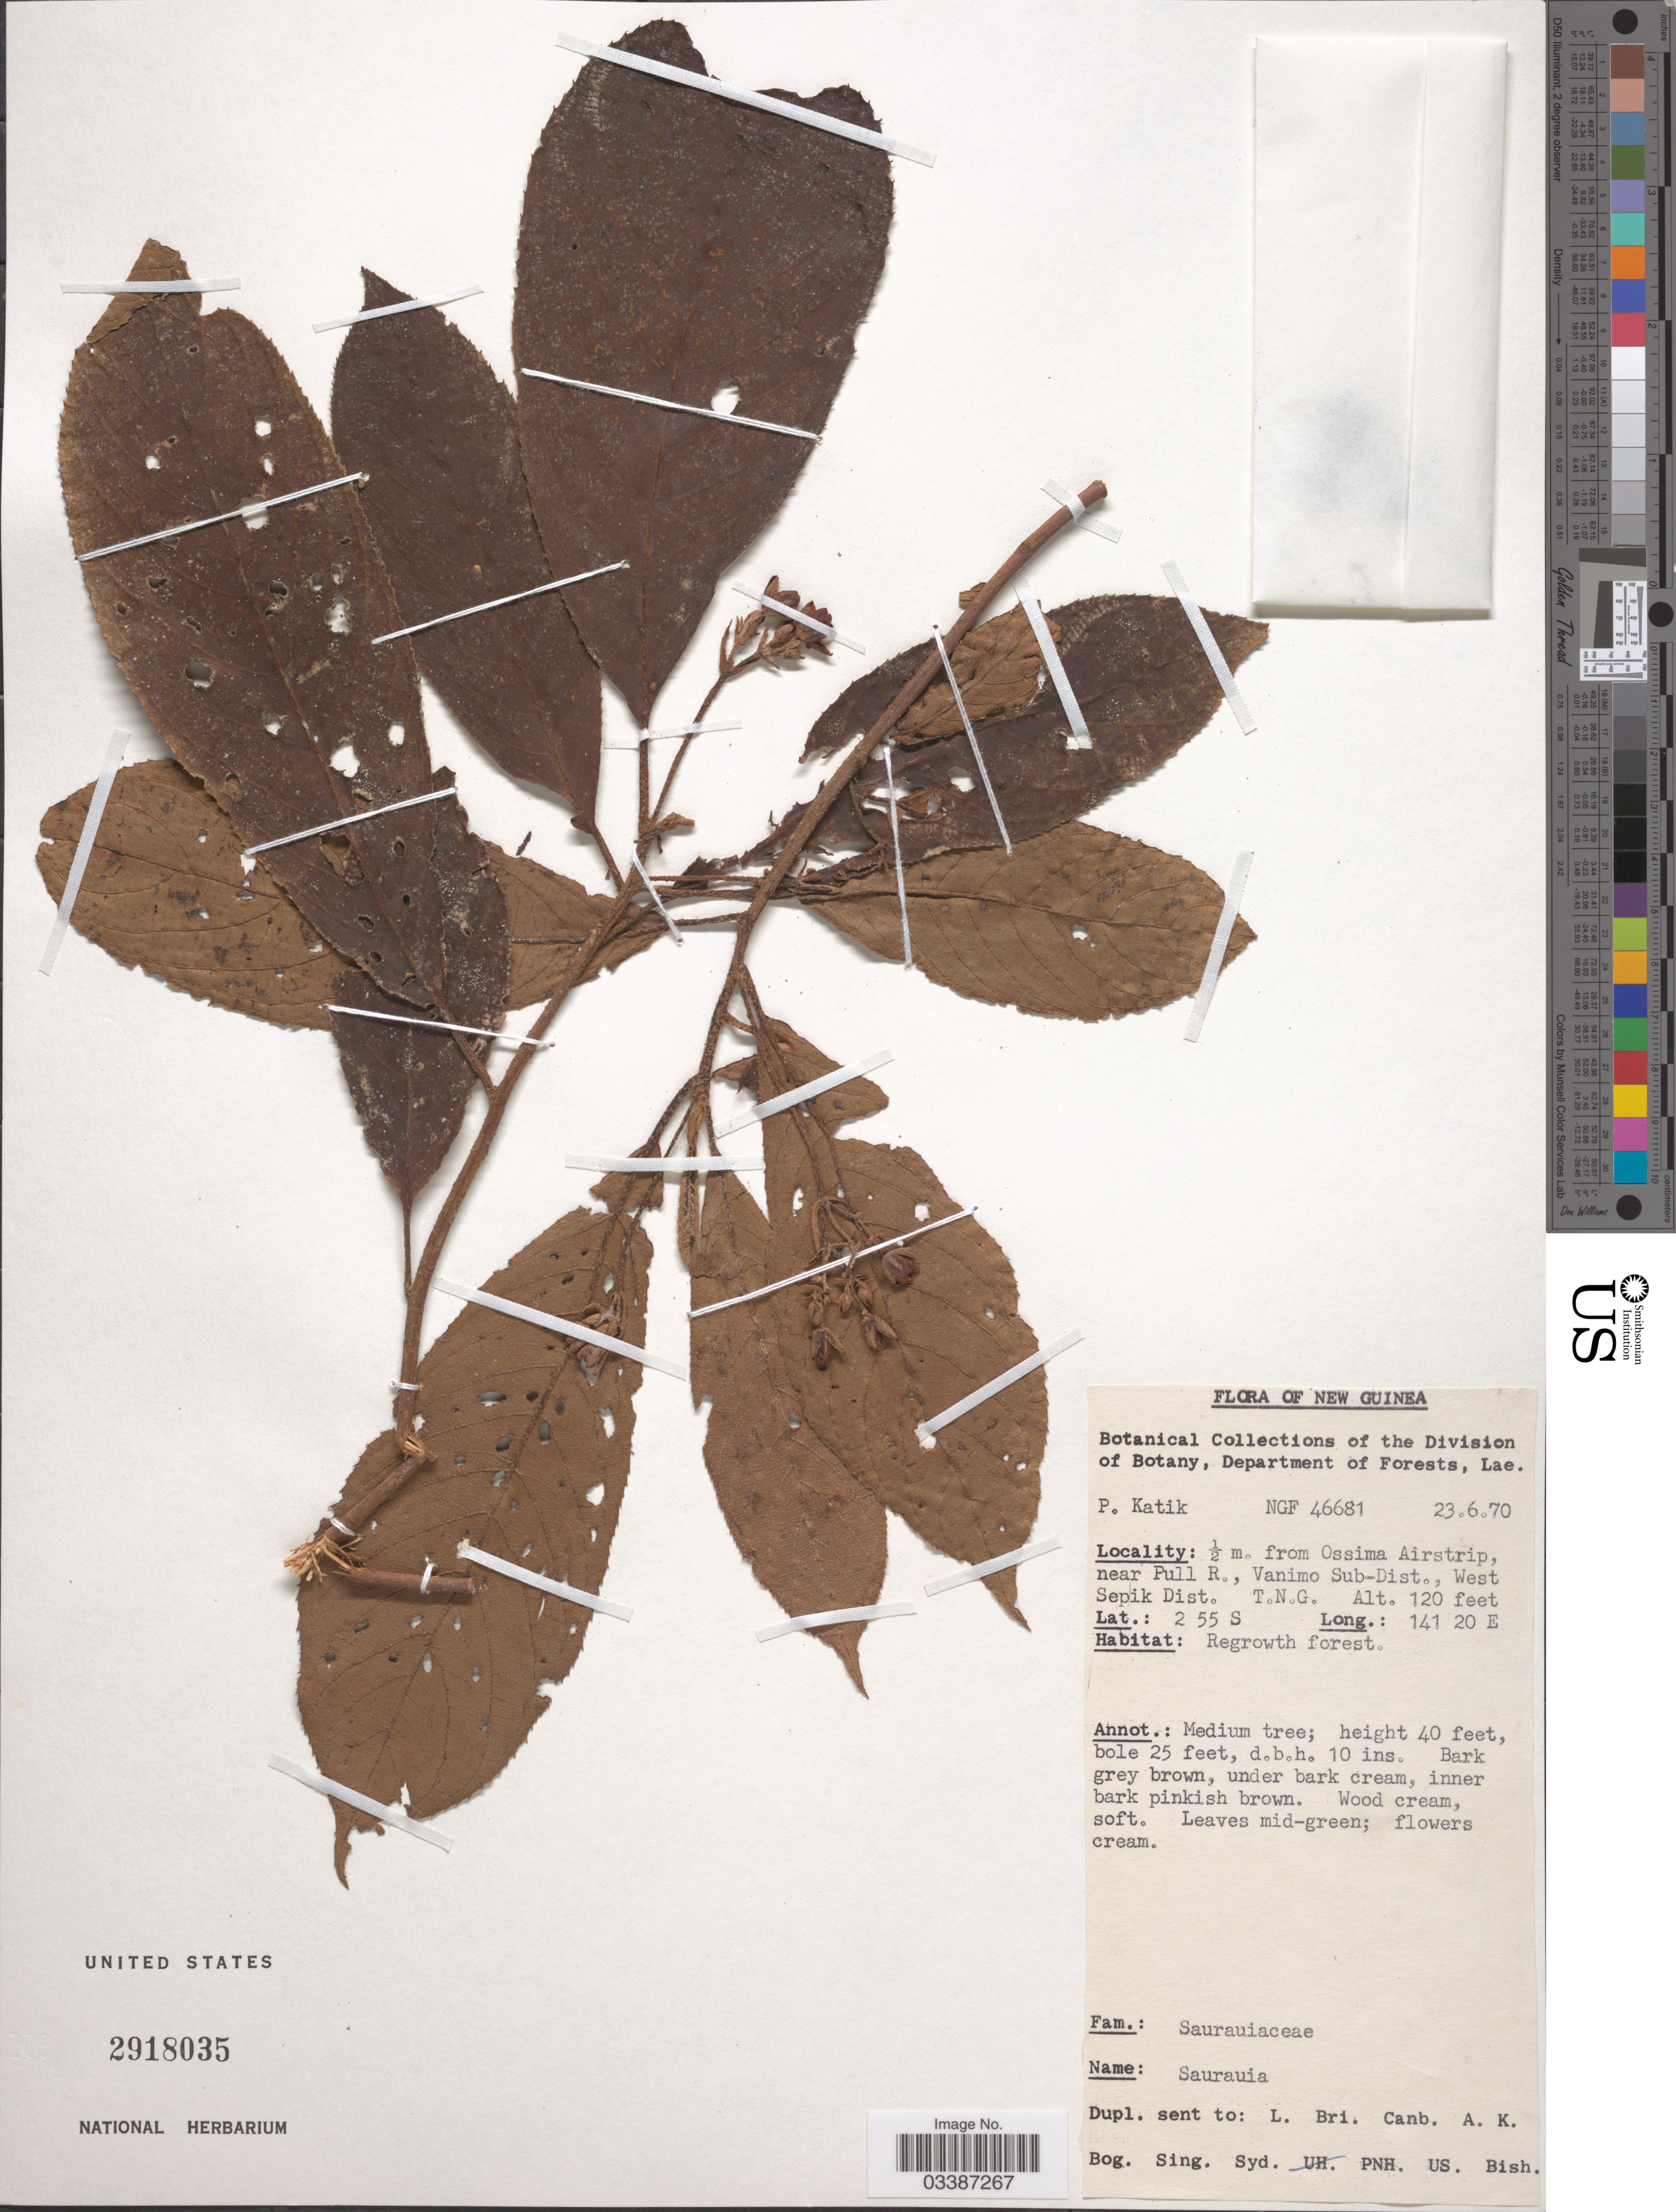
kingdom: Plantae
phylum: Tracheophyta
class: Magnoliopsida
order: Ericales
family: Actinidiaceae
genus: Saurauia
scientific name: Saurauia sp.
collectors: P. Katik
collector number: NGF 46681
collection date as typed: Transcribed d/m/y: 23/6/70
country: Papua New Guinea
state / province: Sandaun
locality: New Guinea. ½ m. from Ossima Airstrip, near Pull R., Vanimo Sub-Dist., West Sepik Dist. T.N.G.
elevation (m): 37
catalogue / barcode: US 2918035